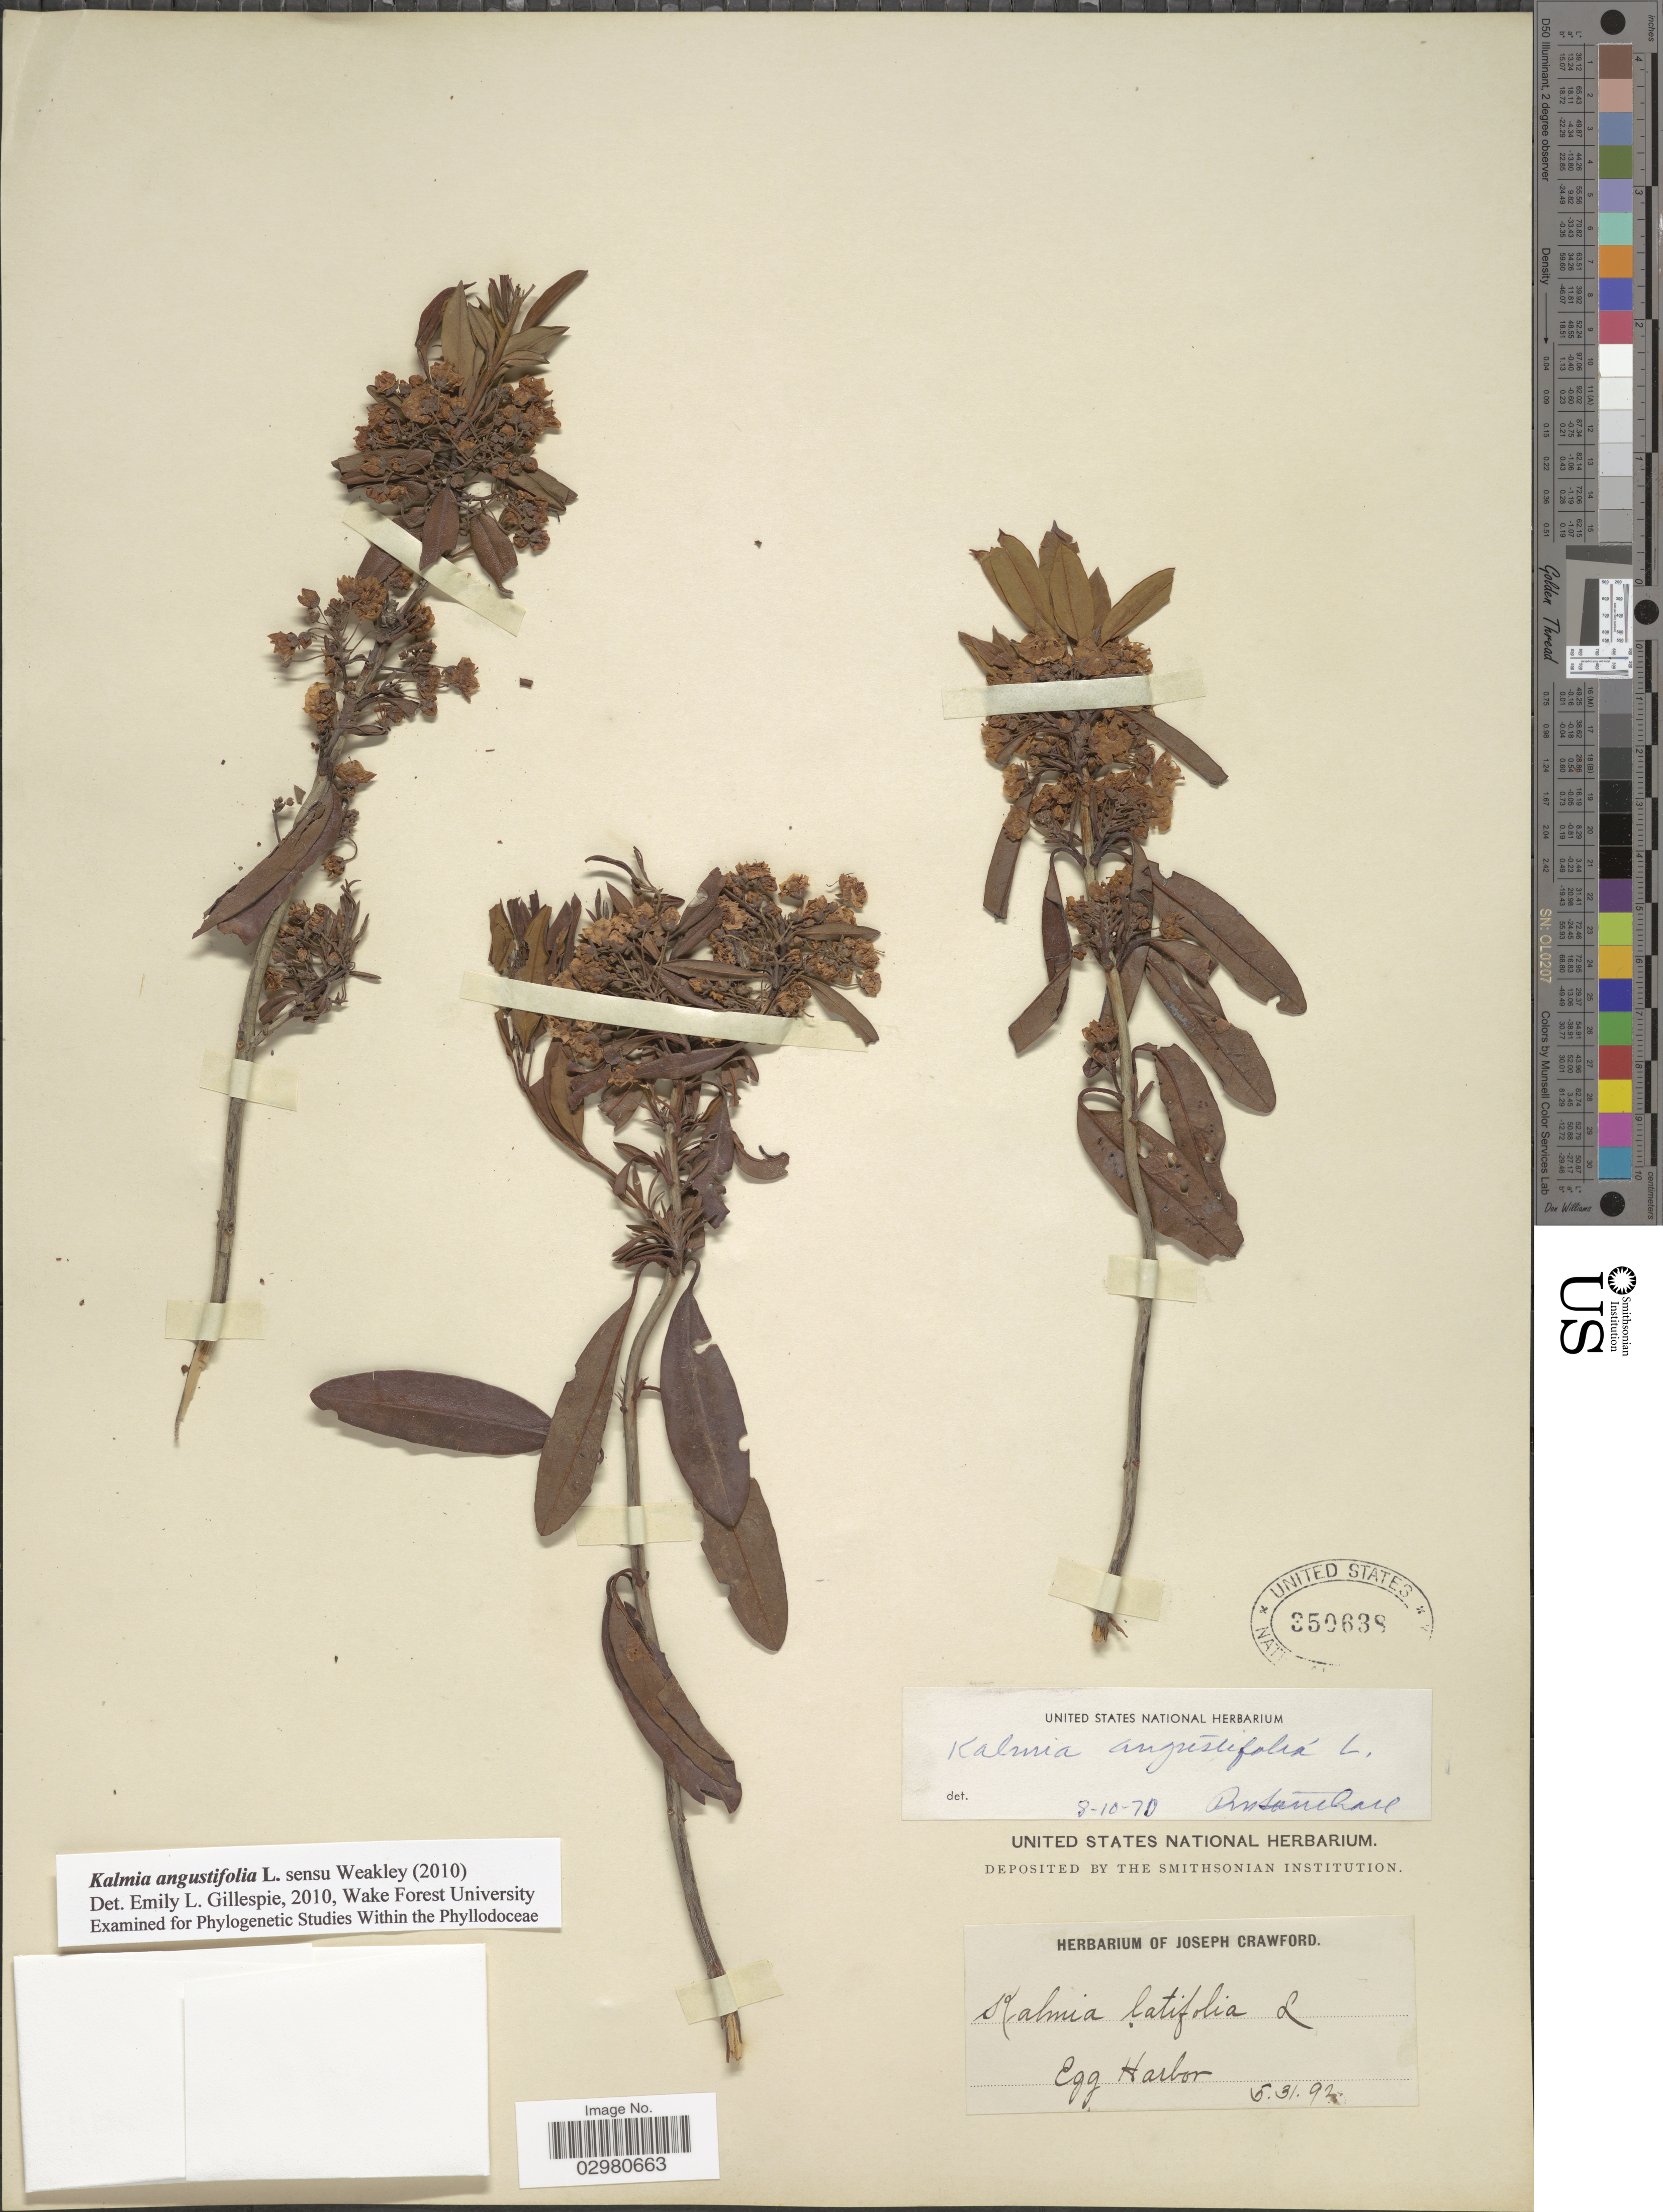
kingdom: Plantae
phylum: Tracheophyta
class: Magnoliopsida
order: Ericales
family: Ericaceae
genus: Kalmia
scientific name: Kalmia angustifolia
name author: L.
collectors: ex herb. Joseph Crawford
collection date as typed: Transcribed d/m/y: 31/5/92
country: United States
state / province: New Jersey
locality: Egg Harbor.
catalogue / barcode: US 350638